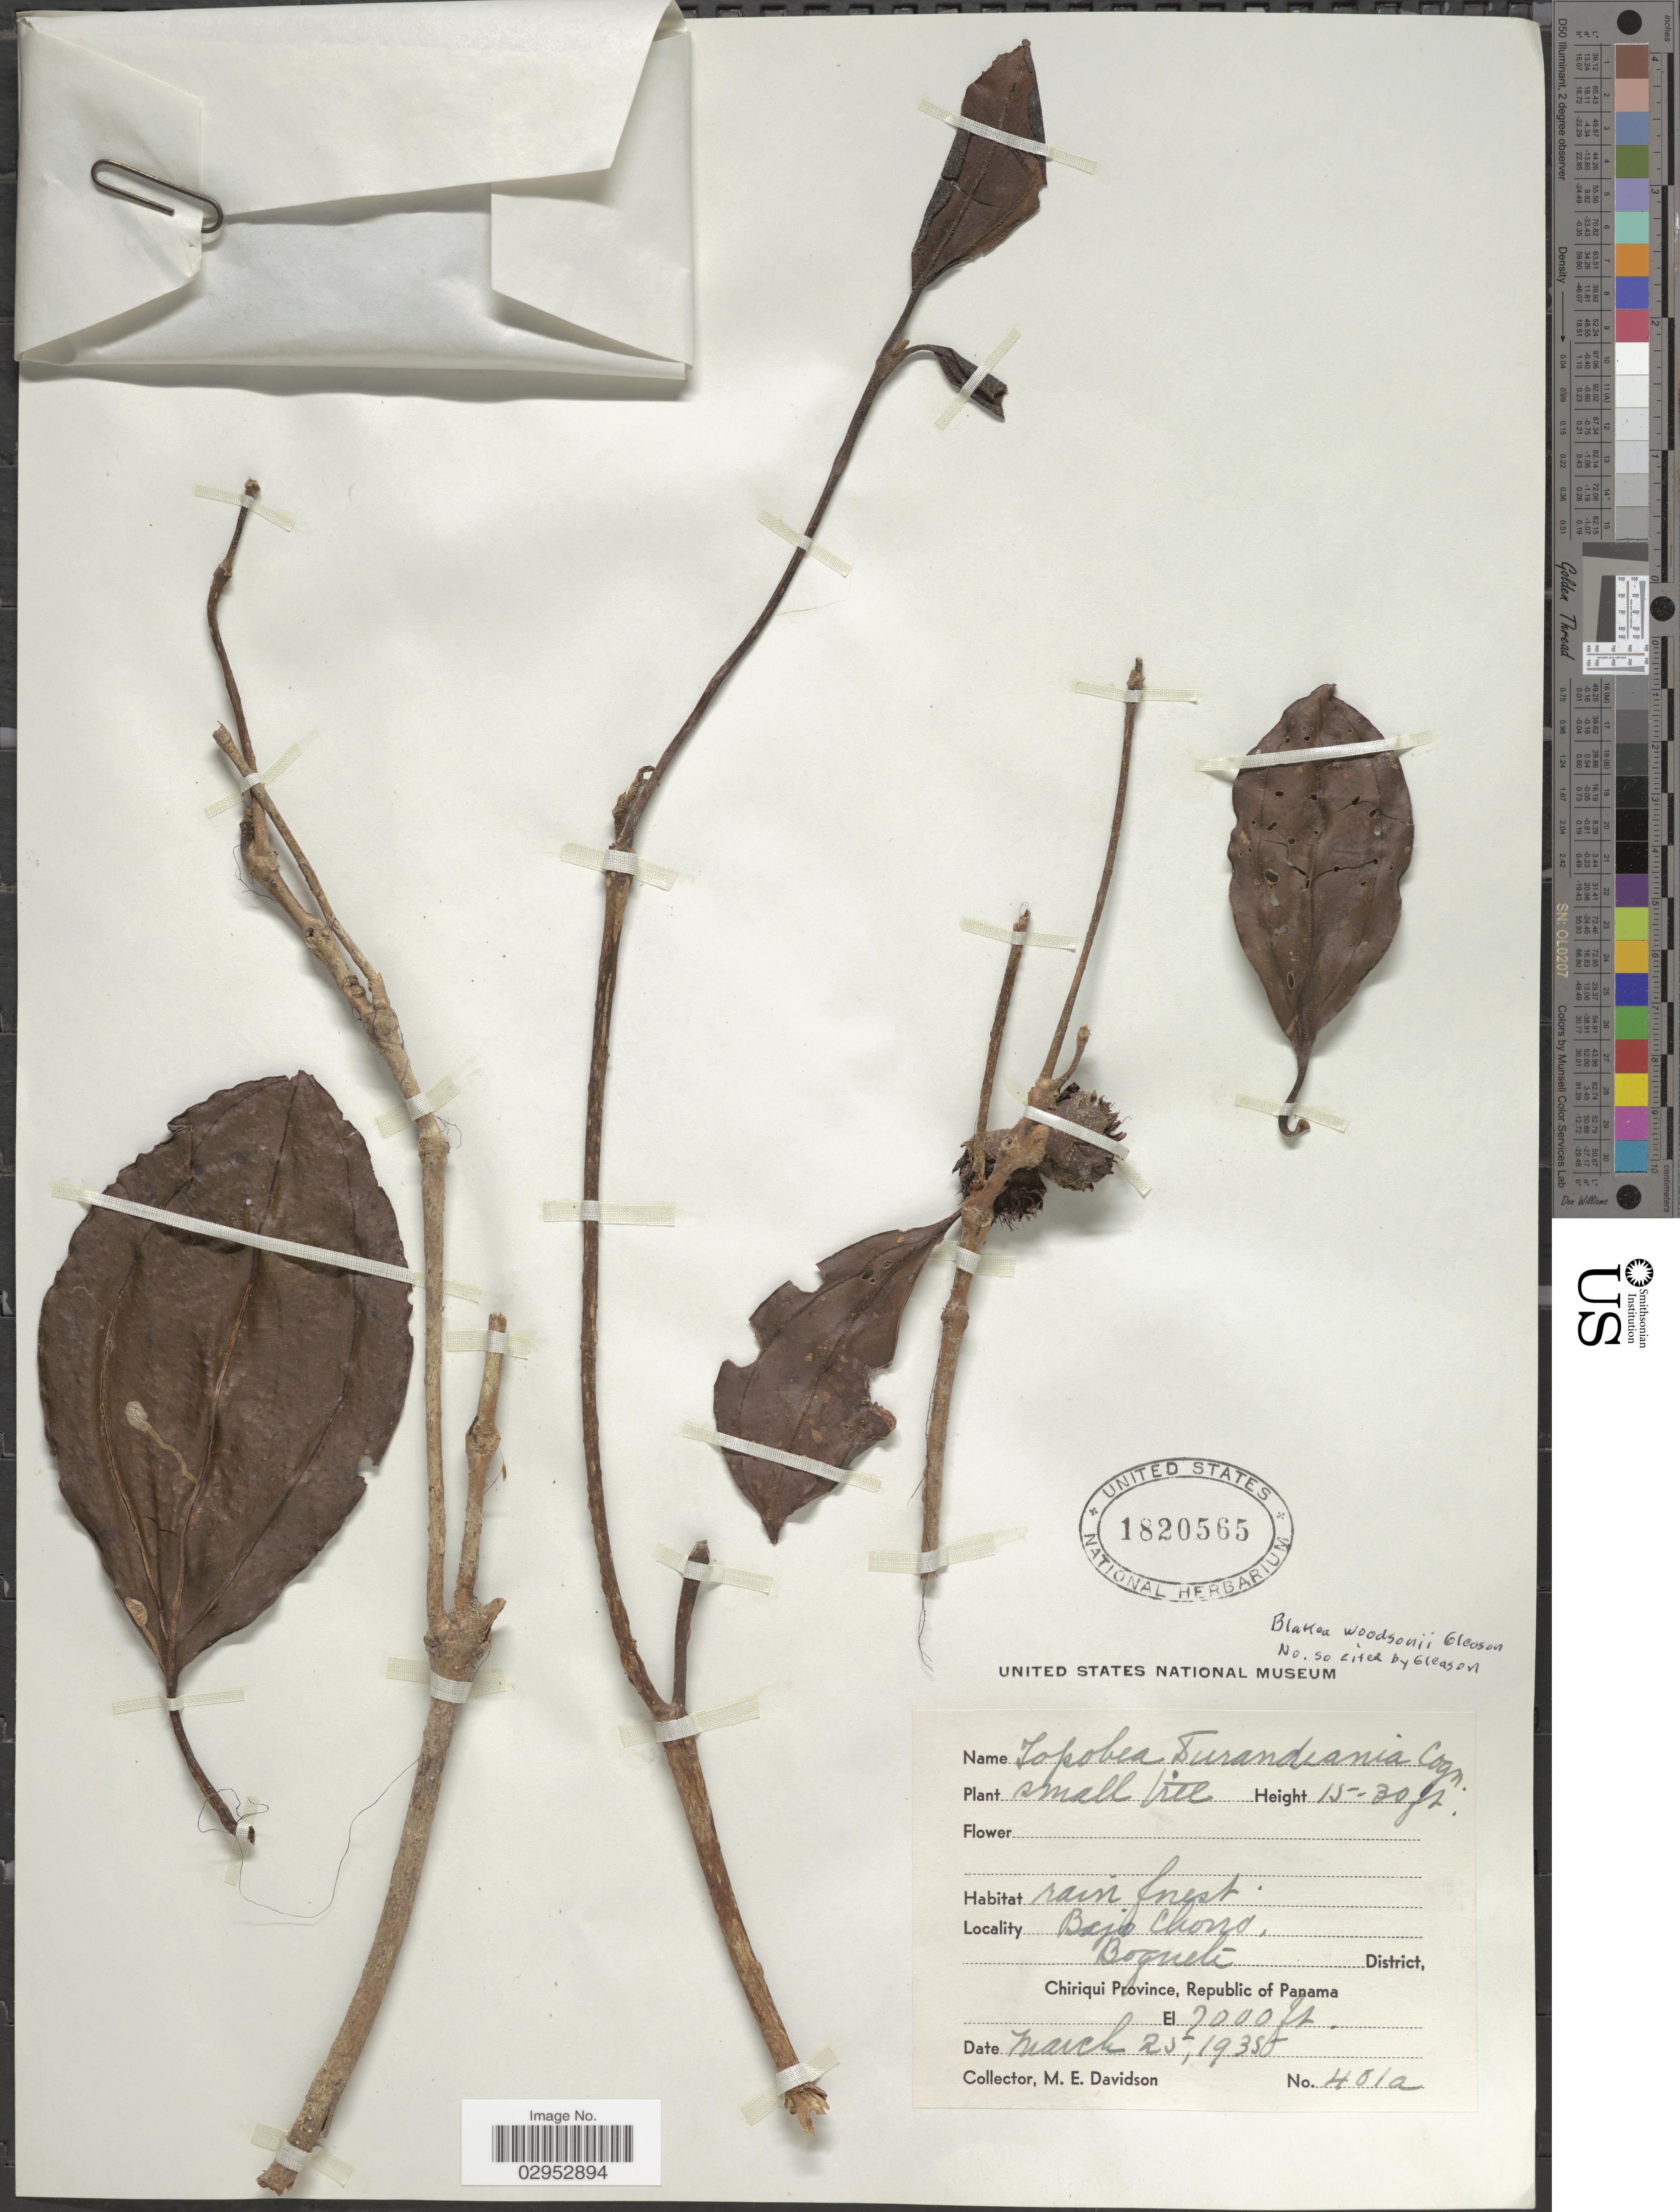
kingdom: Plantae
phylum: Tracheophyta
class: Magnoliopsida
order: Myrtales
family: Melastomataceae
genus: Blakea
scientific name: Blakea woodsonii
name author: Gleason in Woodson & Seibert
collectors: M. E. Davidson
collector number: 401a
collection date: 1938-03-25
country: Panama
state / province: Chiriqui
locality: Bajo Chorro, Boquete District.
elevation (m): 2134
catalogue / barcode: US 1820565